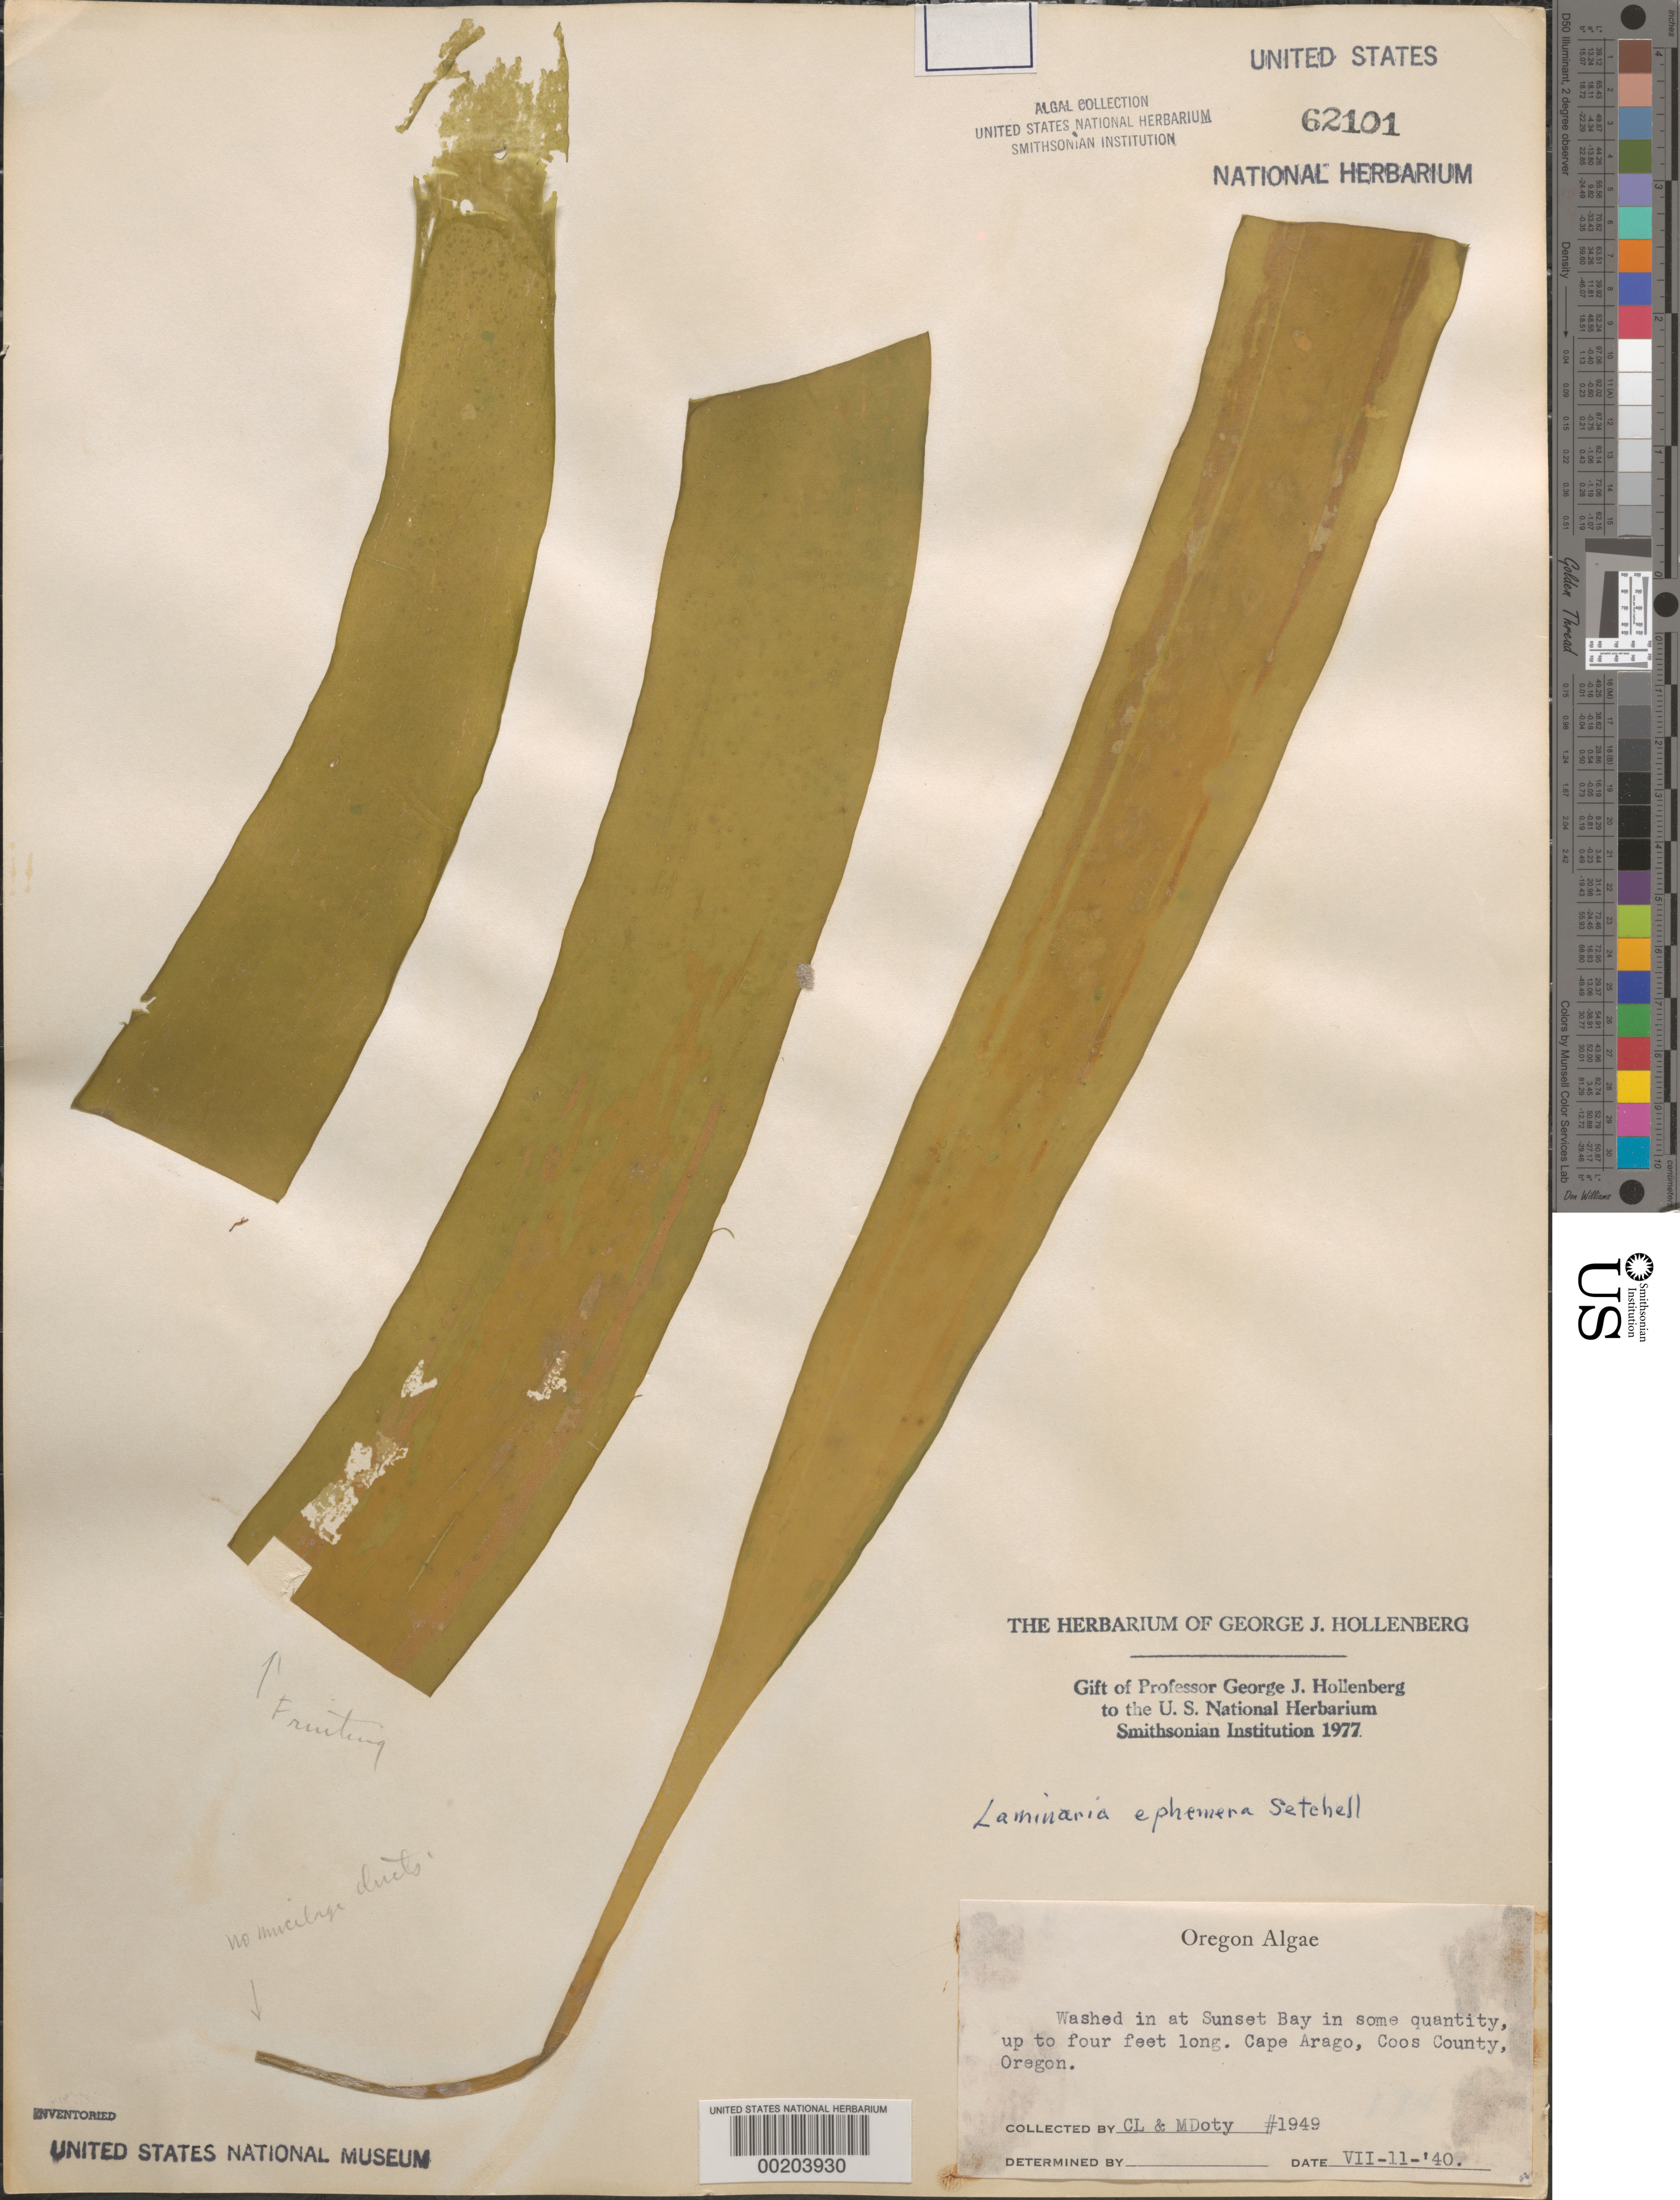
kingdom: Chromista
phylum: Ochrophyta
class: Phaeophyceae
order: Laminariales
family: Laminariaceae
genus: Laminaria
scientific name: Laminaria ephemera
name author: Setch.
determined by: Hollenberg, George J.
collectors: C. L. Doty & M. S. Doty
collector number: MSD 1949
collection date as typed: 11 Jul 1940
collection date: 1940-07-11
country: United States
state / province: Oregon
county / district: Coos County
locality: Sunset Bay, Cape Arago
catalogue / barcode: US 62101